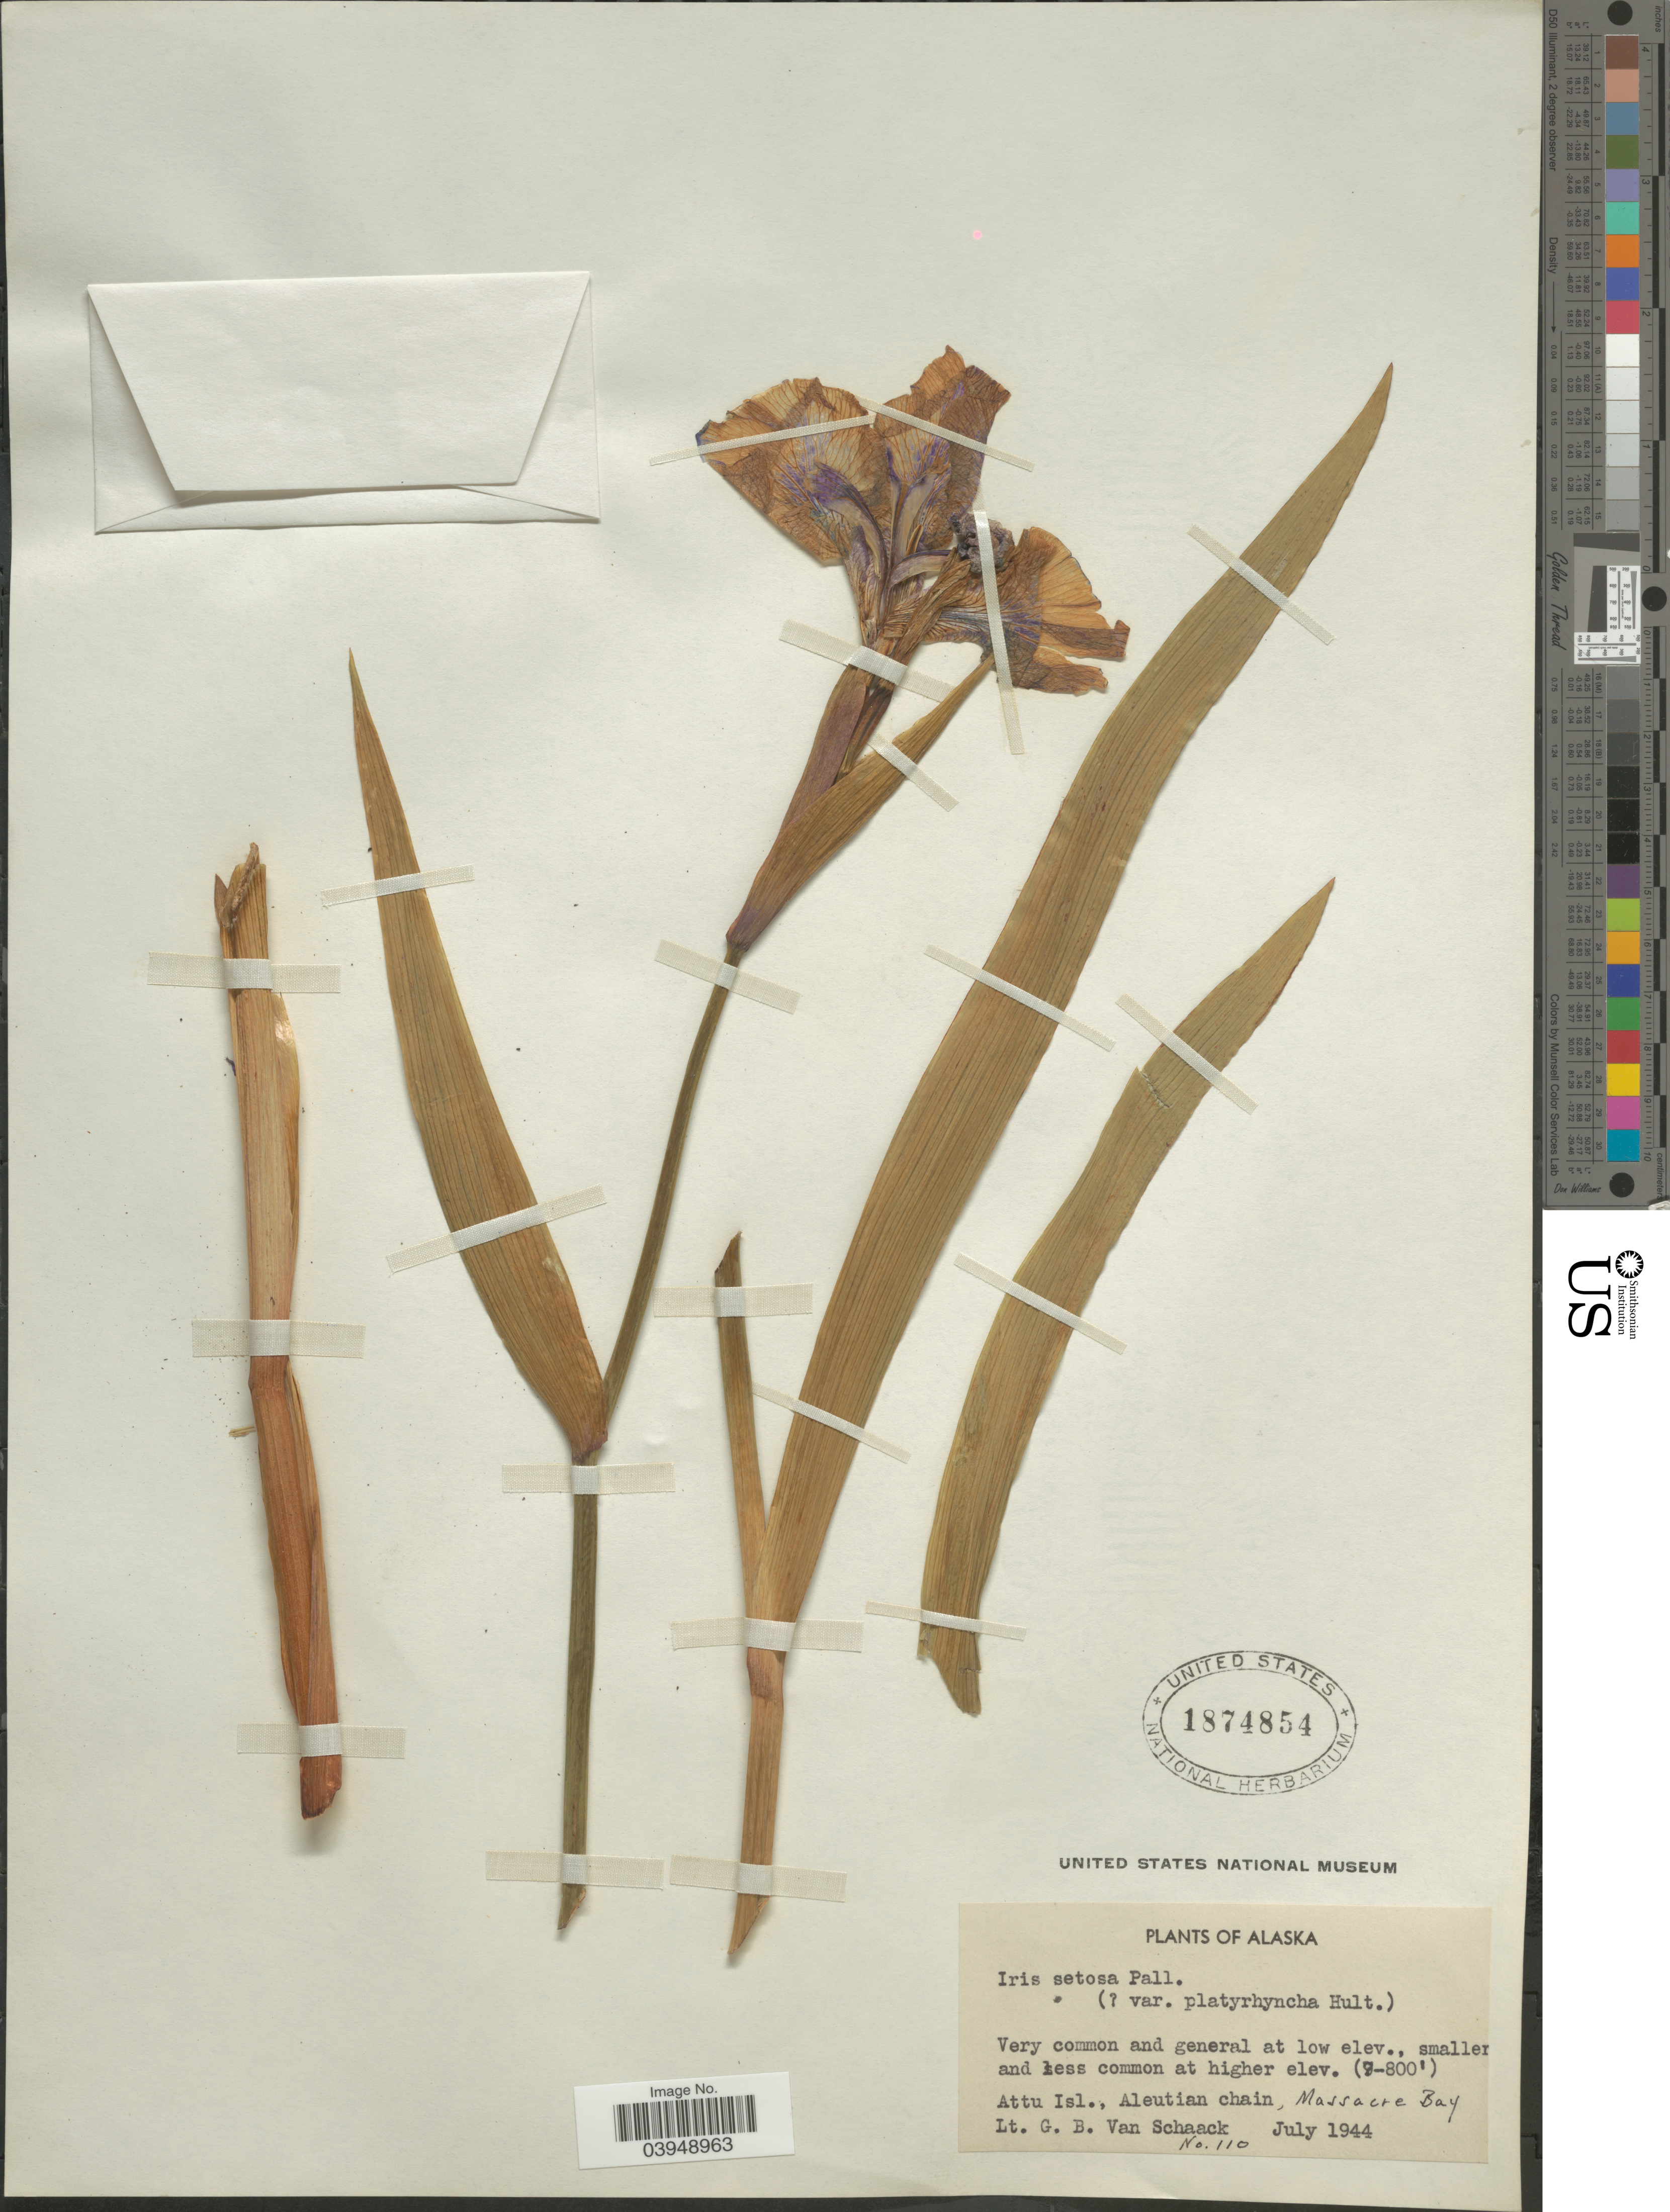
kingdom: Plantae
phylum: Tracheophyta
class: Liliopsida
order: Asparagales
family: Iridaceae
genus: Iris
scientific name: Iris setosa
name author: Pall. ex Link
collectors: G. Van Schaack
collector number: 110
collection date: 1944-07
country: United States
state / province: Alaska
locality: Attu Isl., Aleutian chain, Massacre Bay.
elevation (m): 213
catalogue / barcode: US 1874854